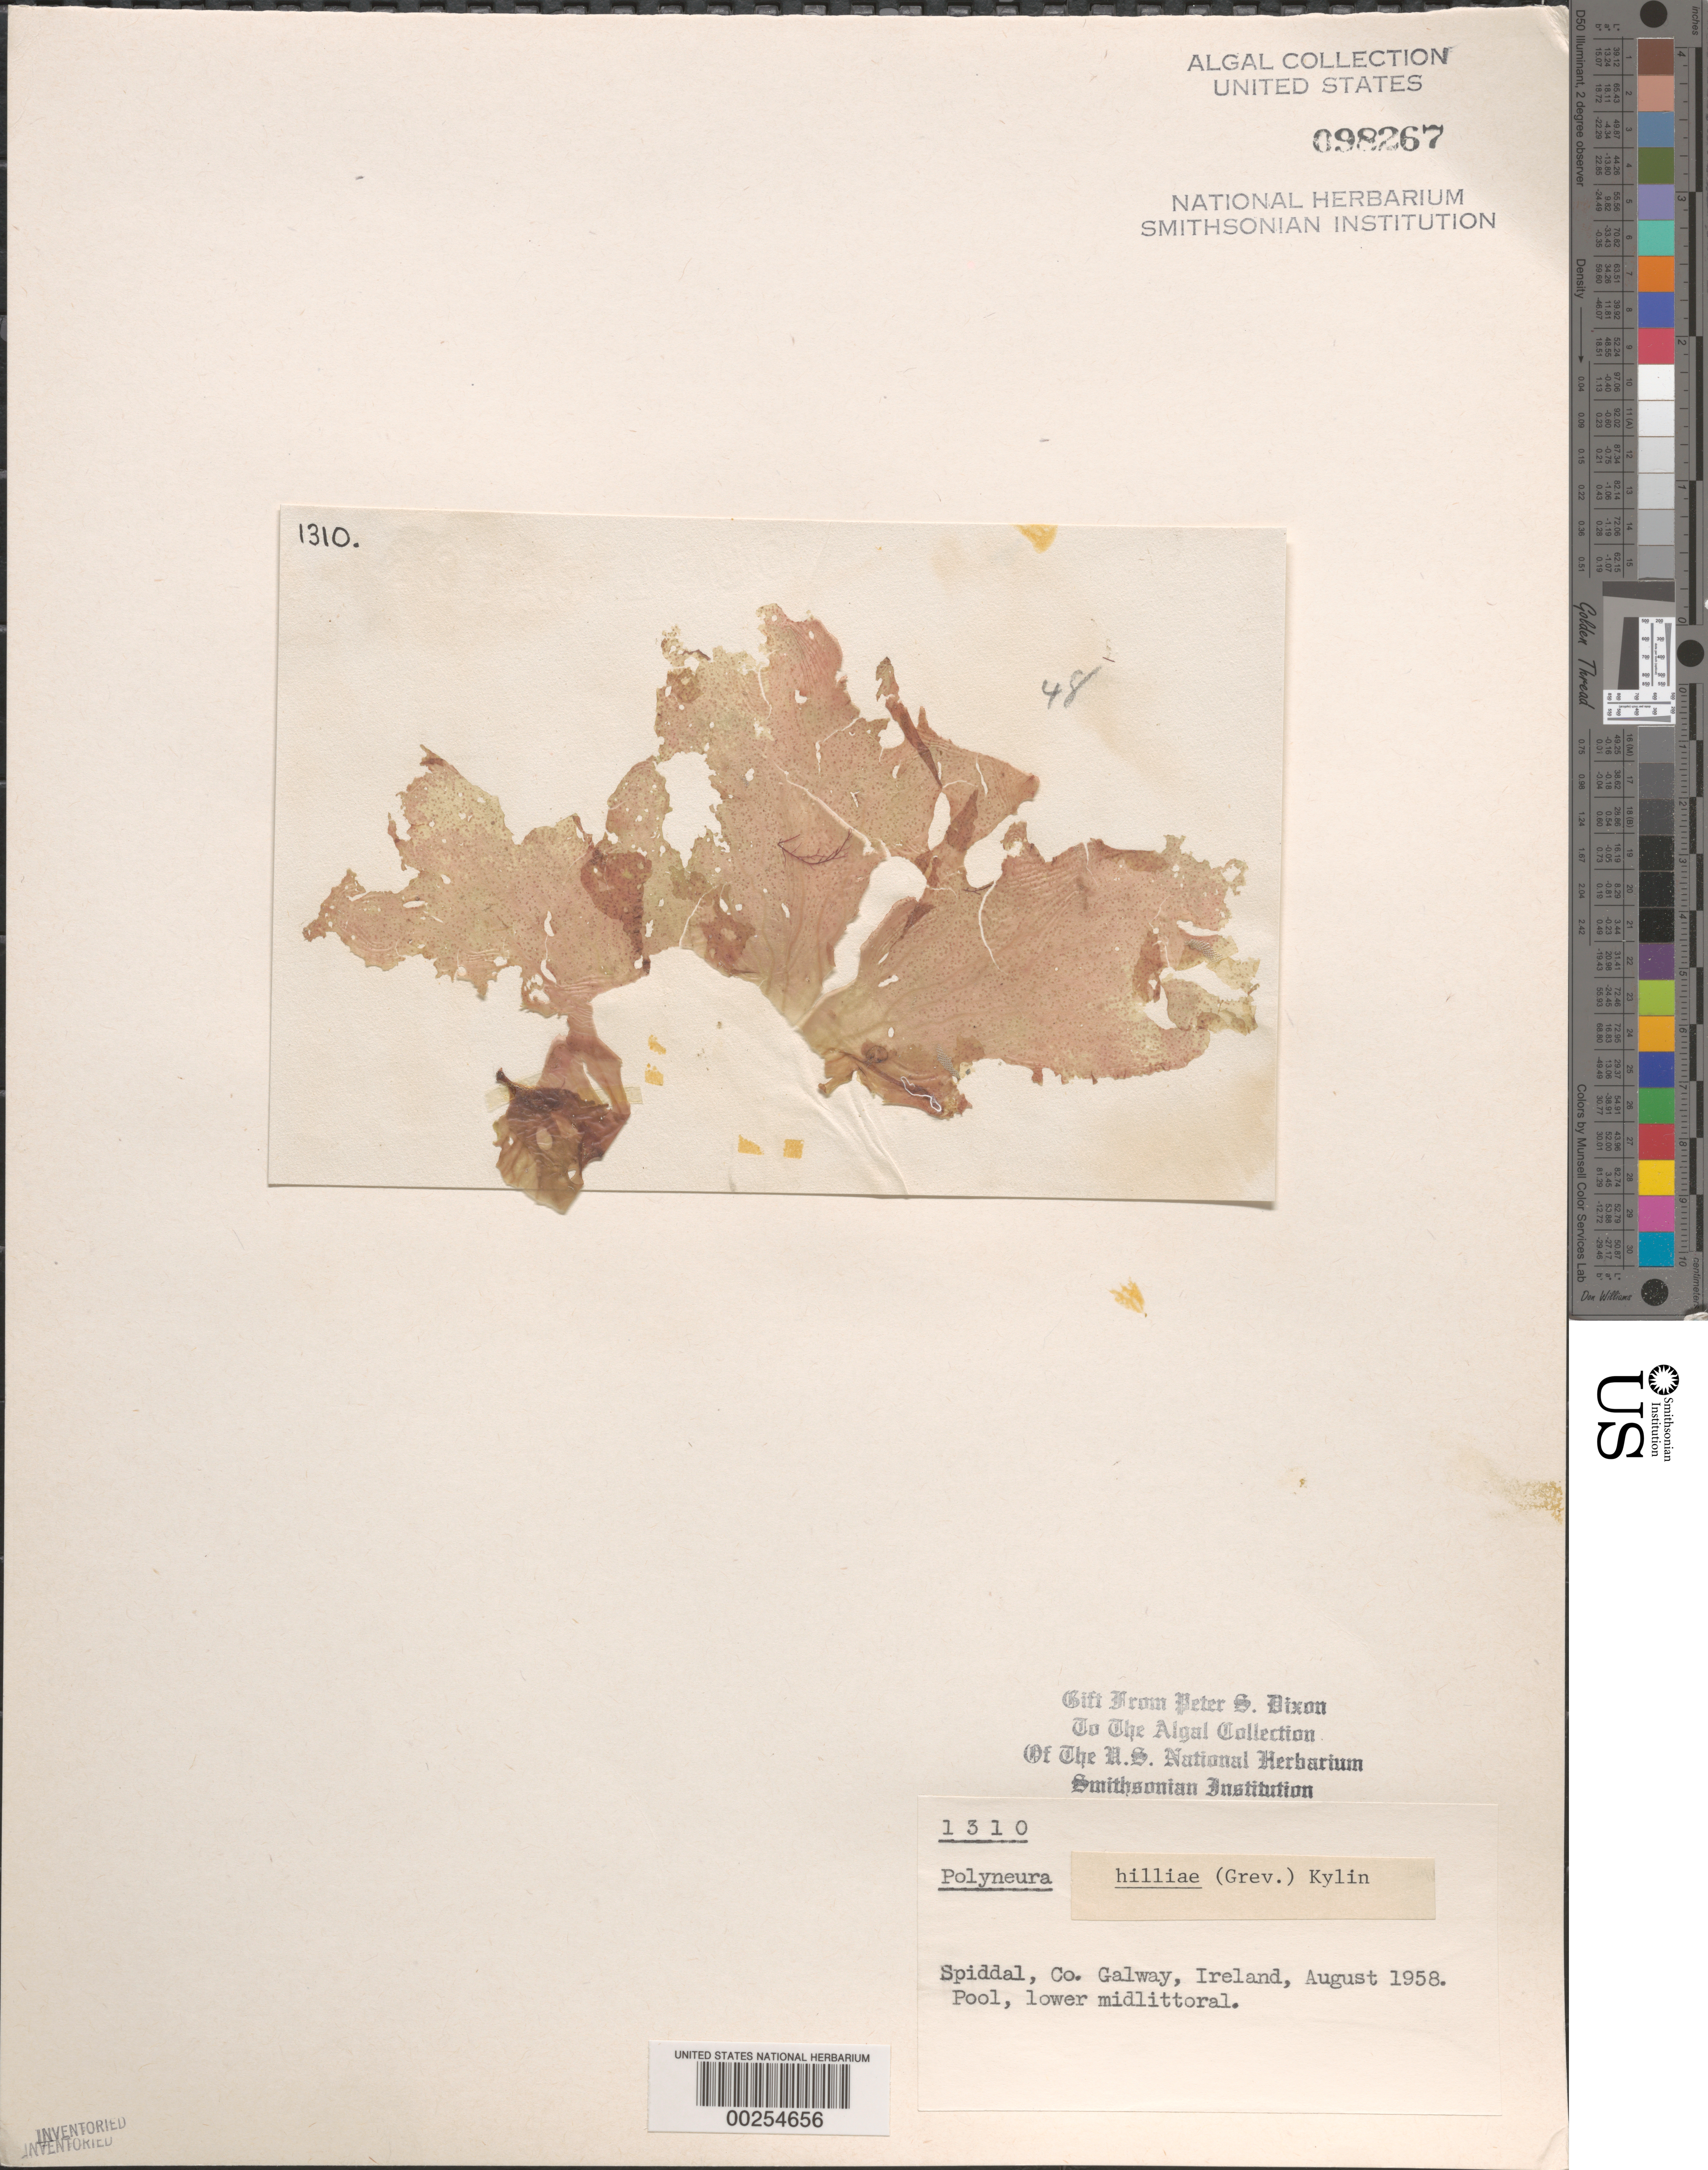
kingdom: Plantae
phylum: Rhodophyta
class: Florideophyceae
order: Ceramiales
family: Delesseriaceae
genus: Polyneura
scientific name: Polyneura bonnemaisonii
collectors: P. S. Dixon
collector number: PSD 1310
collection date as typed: Aug 1958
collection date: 1958-08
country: Ireland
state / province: Connaught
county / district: Galway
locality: Spiddal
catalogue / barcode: US 98267